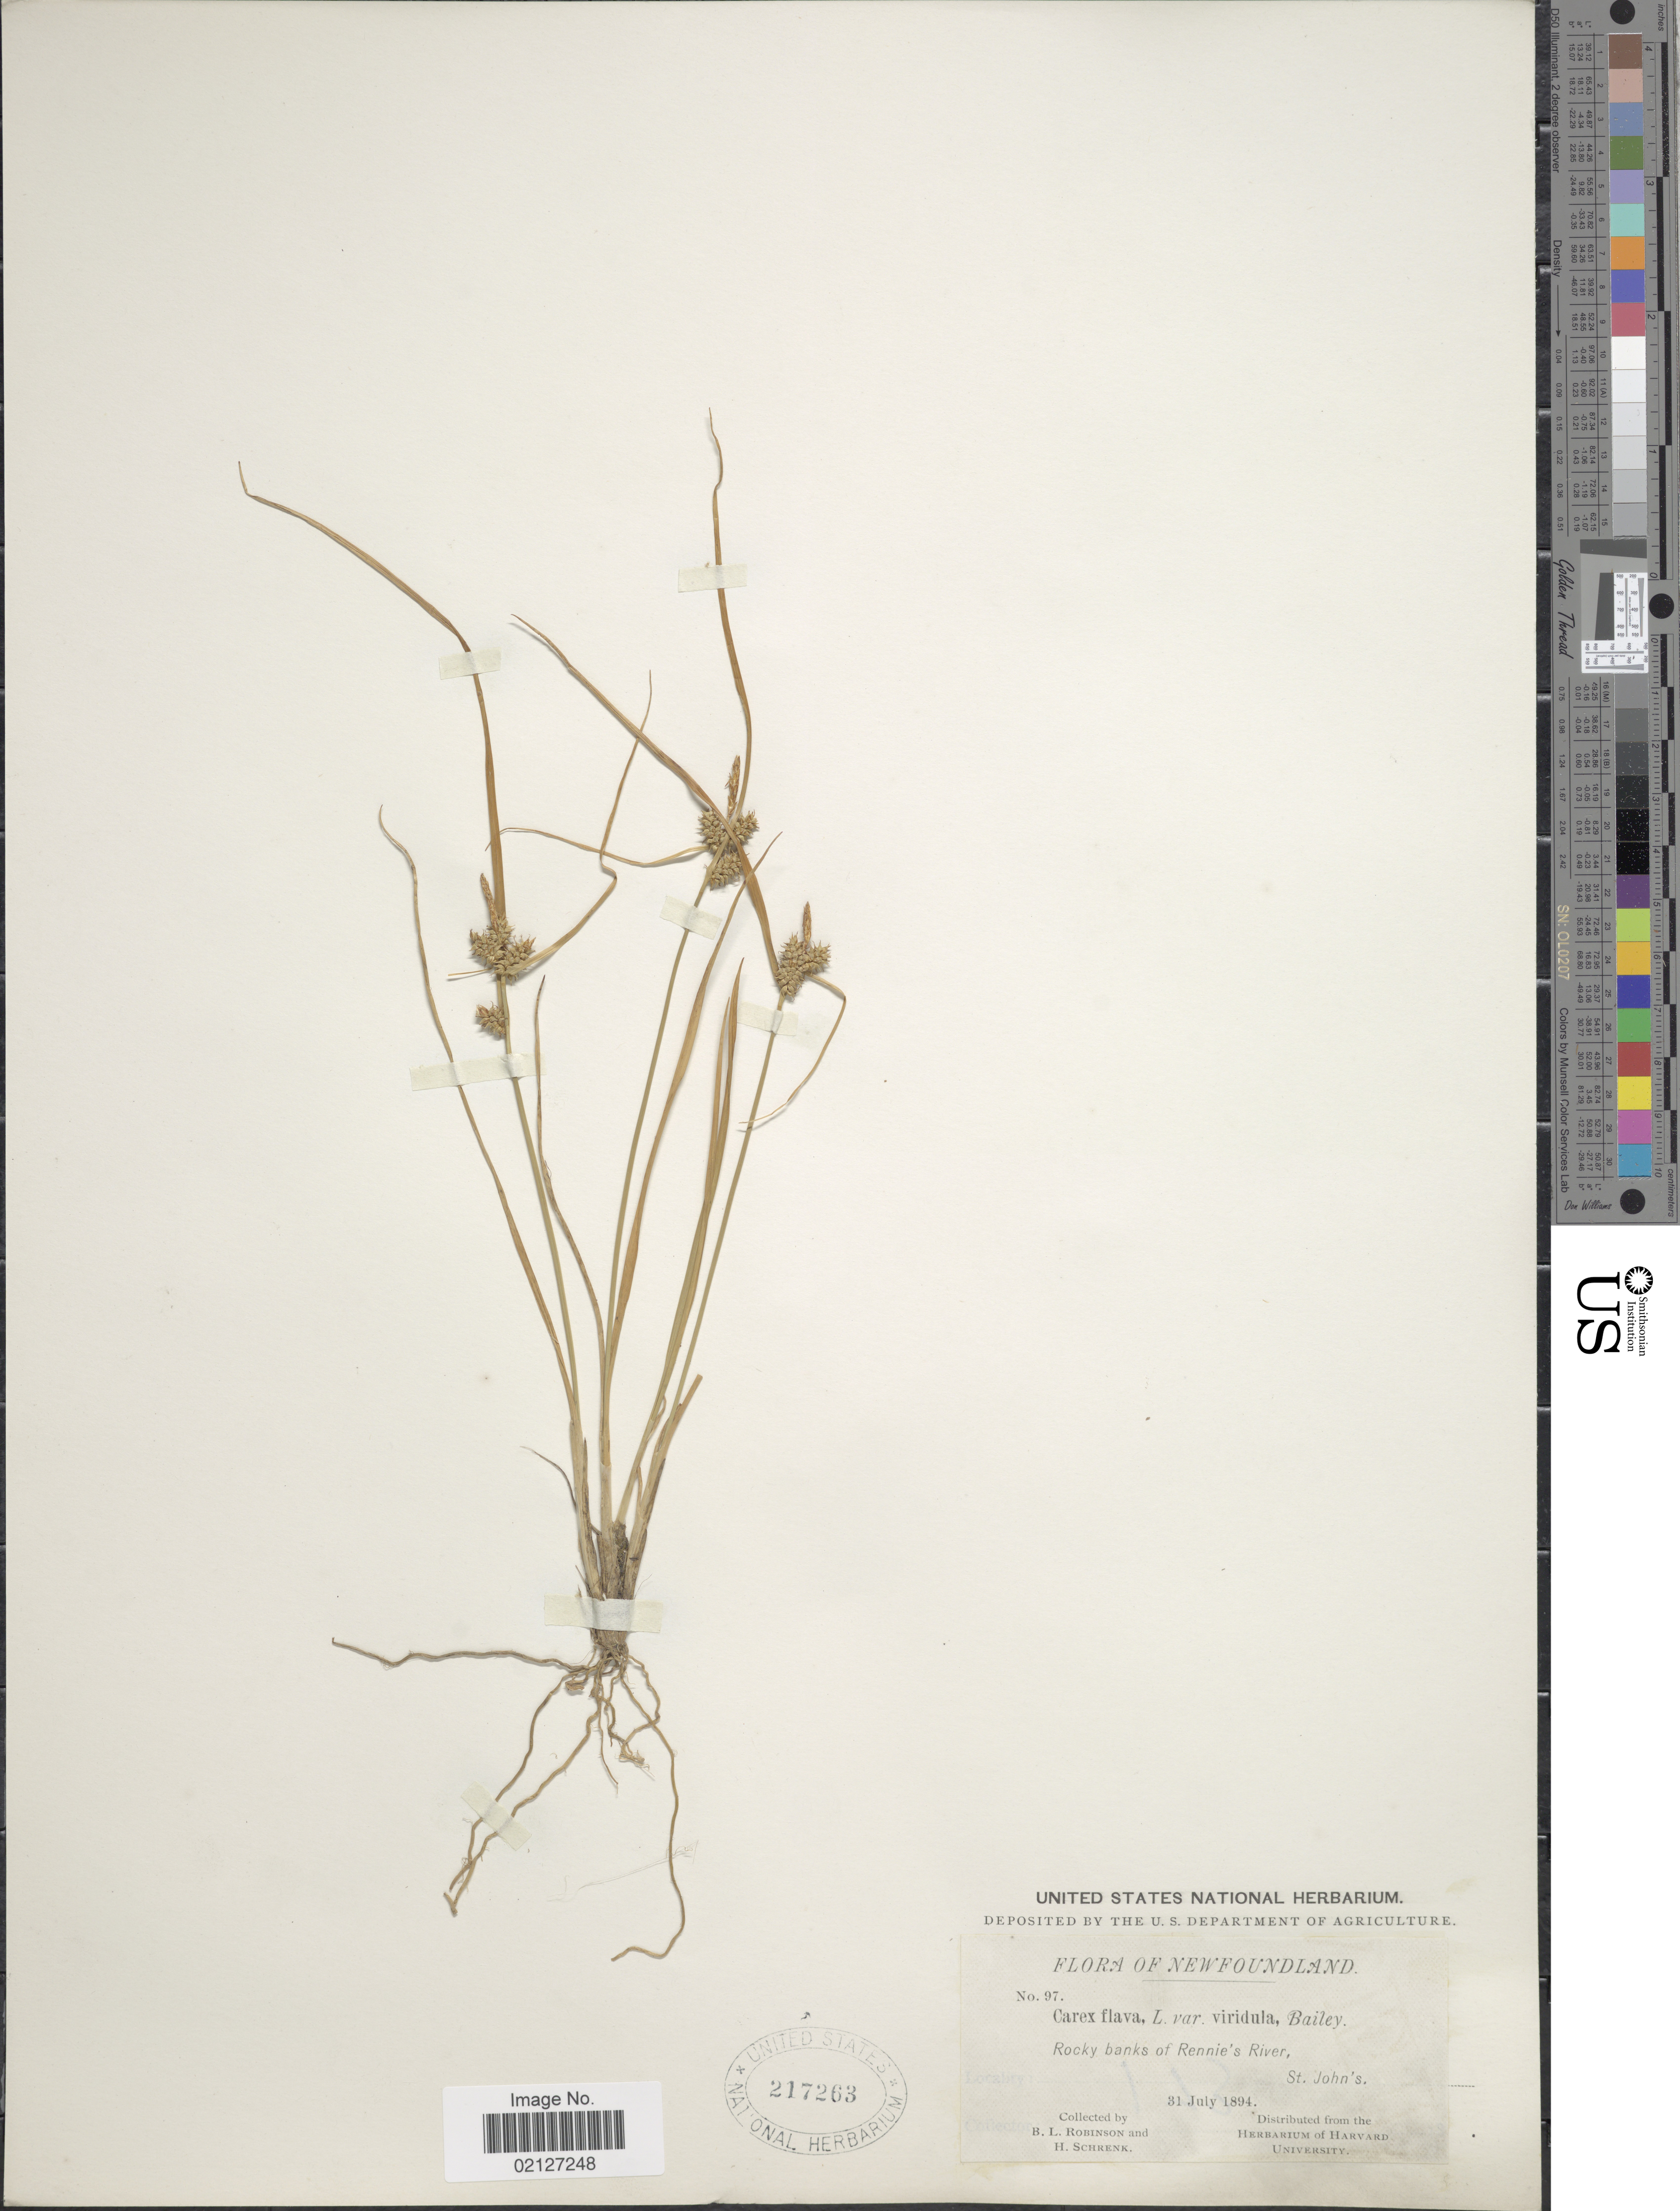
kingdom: Plantae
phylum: Tracheophyta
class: Liliopsida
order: Poales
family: Cyperaceae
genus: Carex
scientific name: Carex oederi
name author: Retz.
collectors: B. L. Robinson & H. Schrenk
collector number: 97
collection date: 1894-07-31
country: Canada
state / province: Newfoundland and Labrador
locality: Rocky banks of Rennie's River, St. John's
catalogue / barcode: US 217263